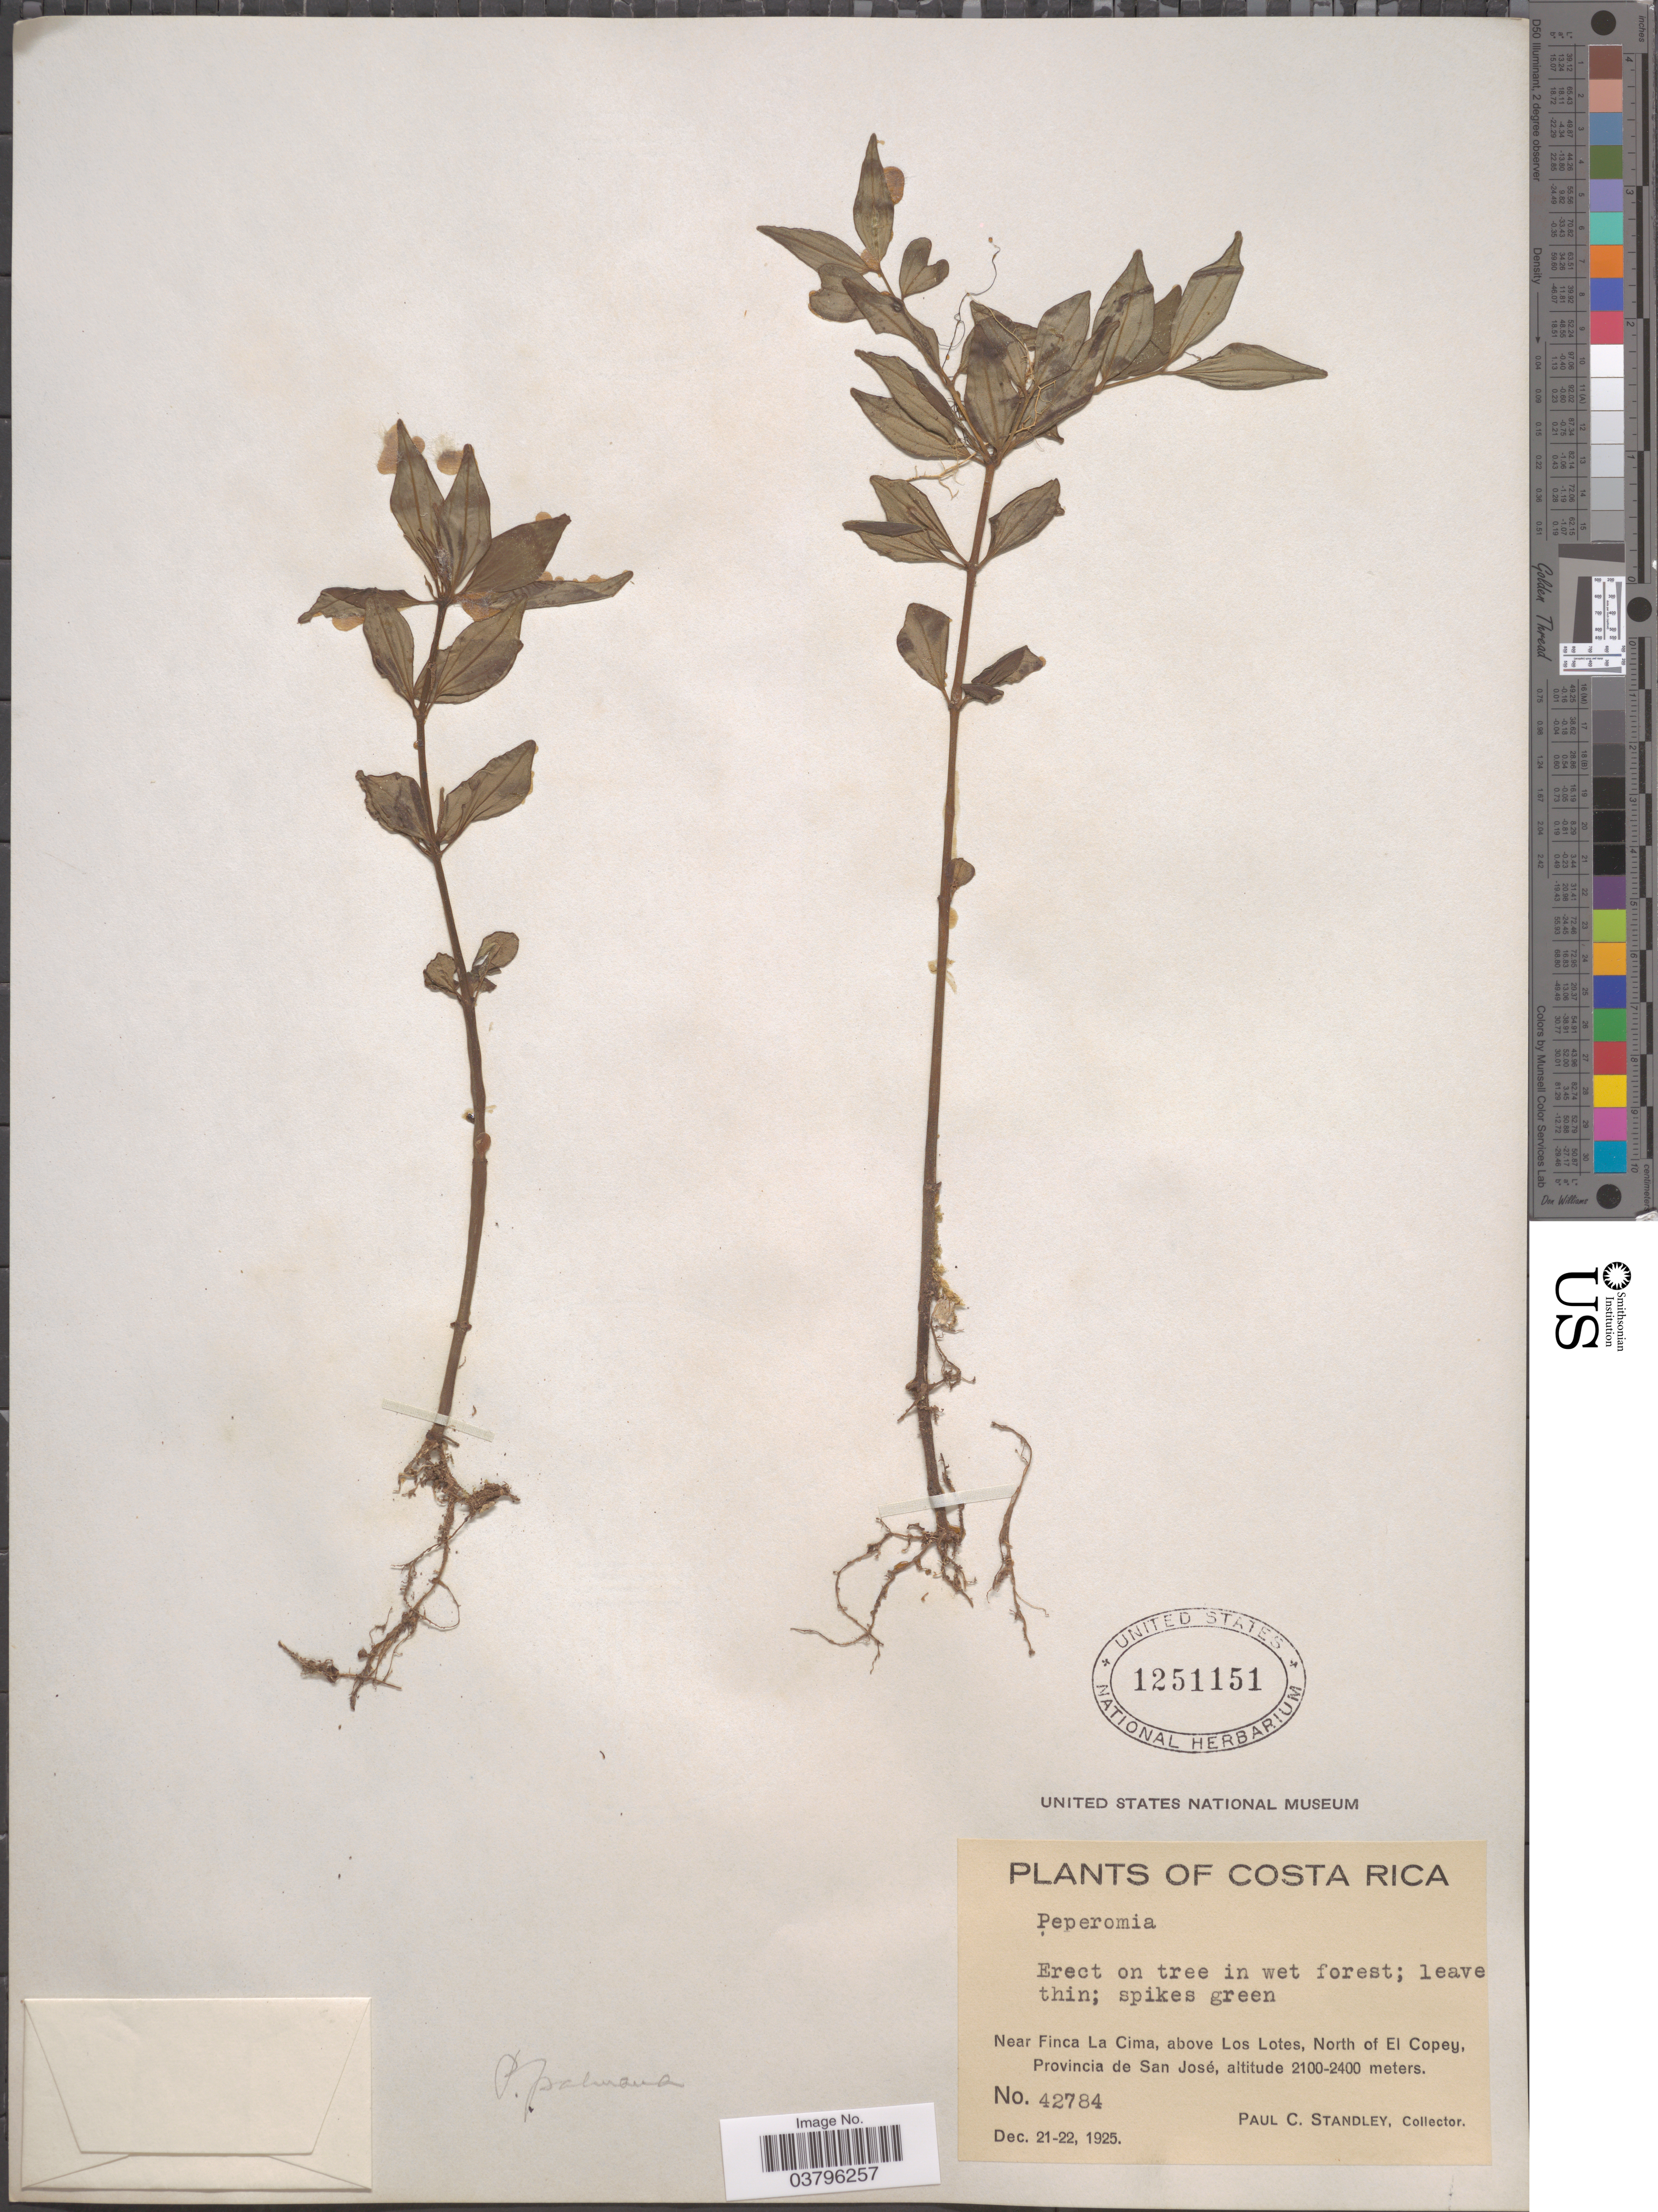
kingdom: Plantae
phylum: Tracheophyta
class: Magnoliopsida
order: Piperales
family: Piperaceae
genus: Peperomia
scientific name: Peperomia palmana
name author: C. DC.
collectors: P. C. Standley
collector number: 42784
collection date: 1925-12-21/1925-12-22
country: Costa Rica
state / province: San José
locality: Near Finca La Cima, above Los Lotes, North of El Copey.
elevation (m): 2100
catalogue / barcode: US 1251151